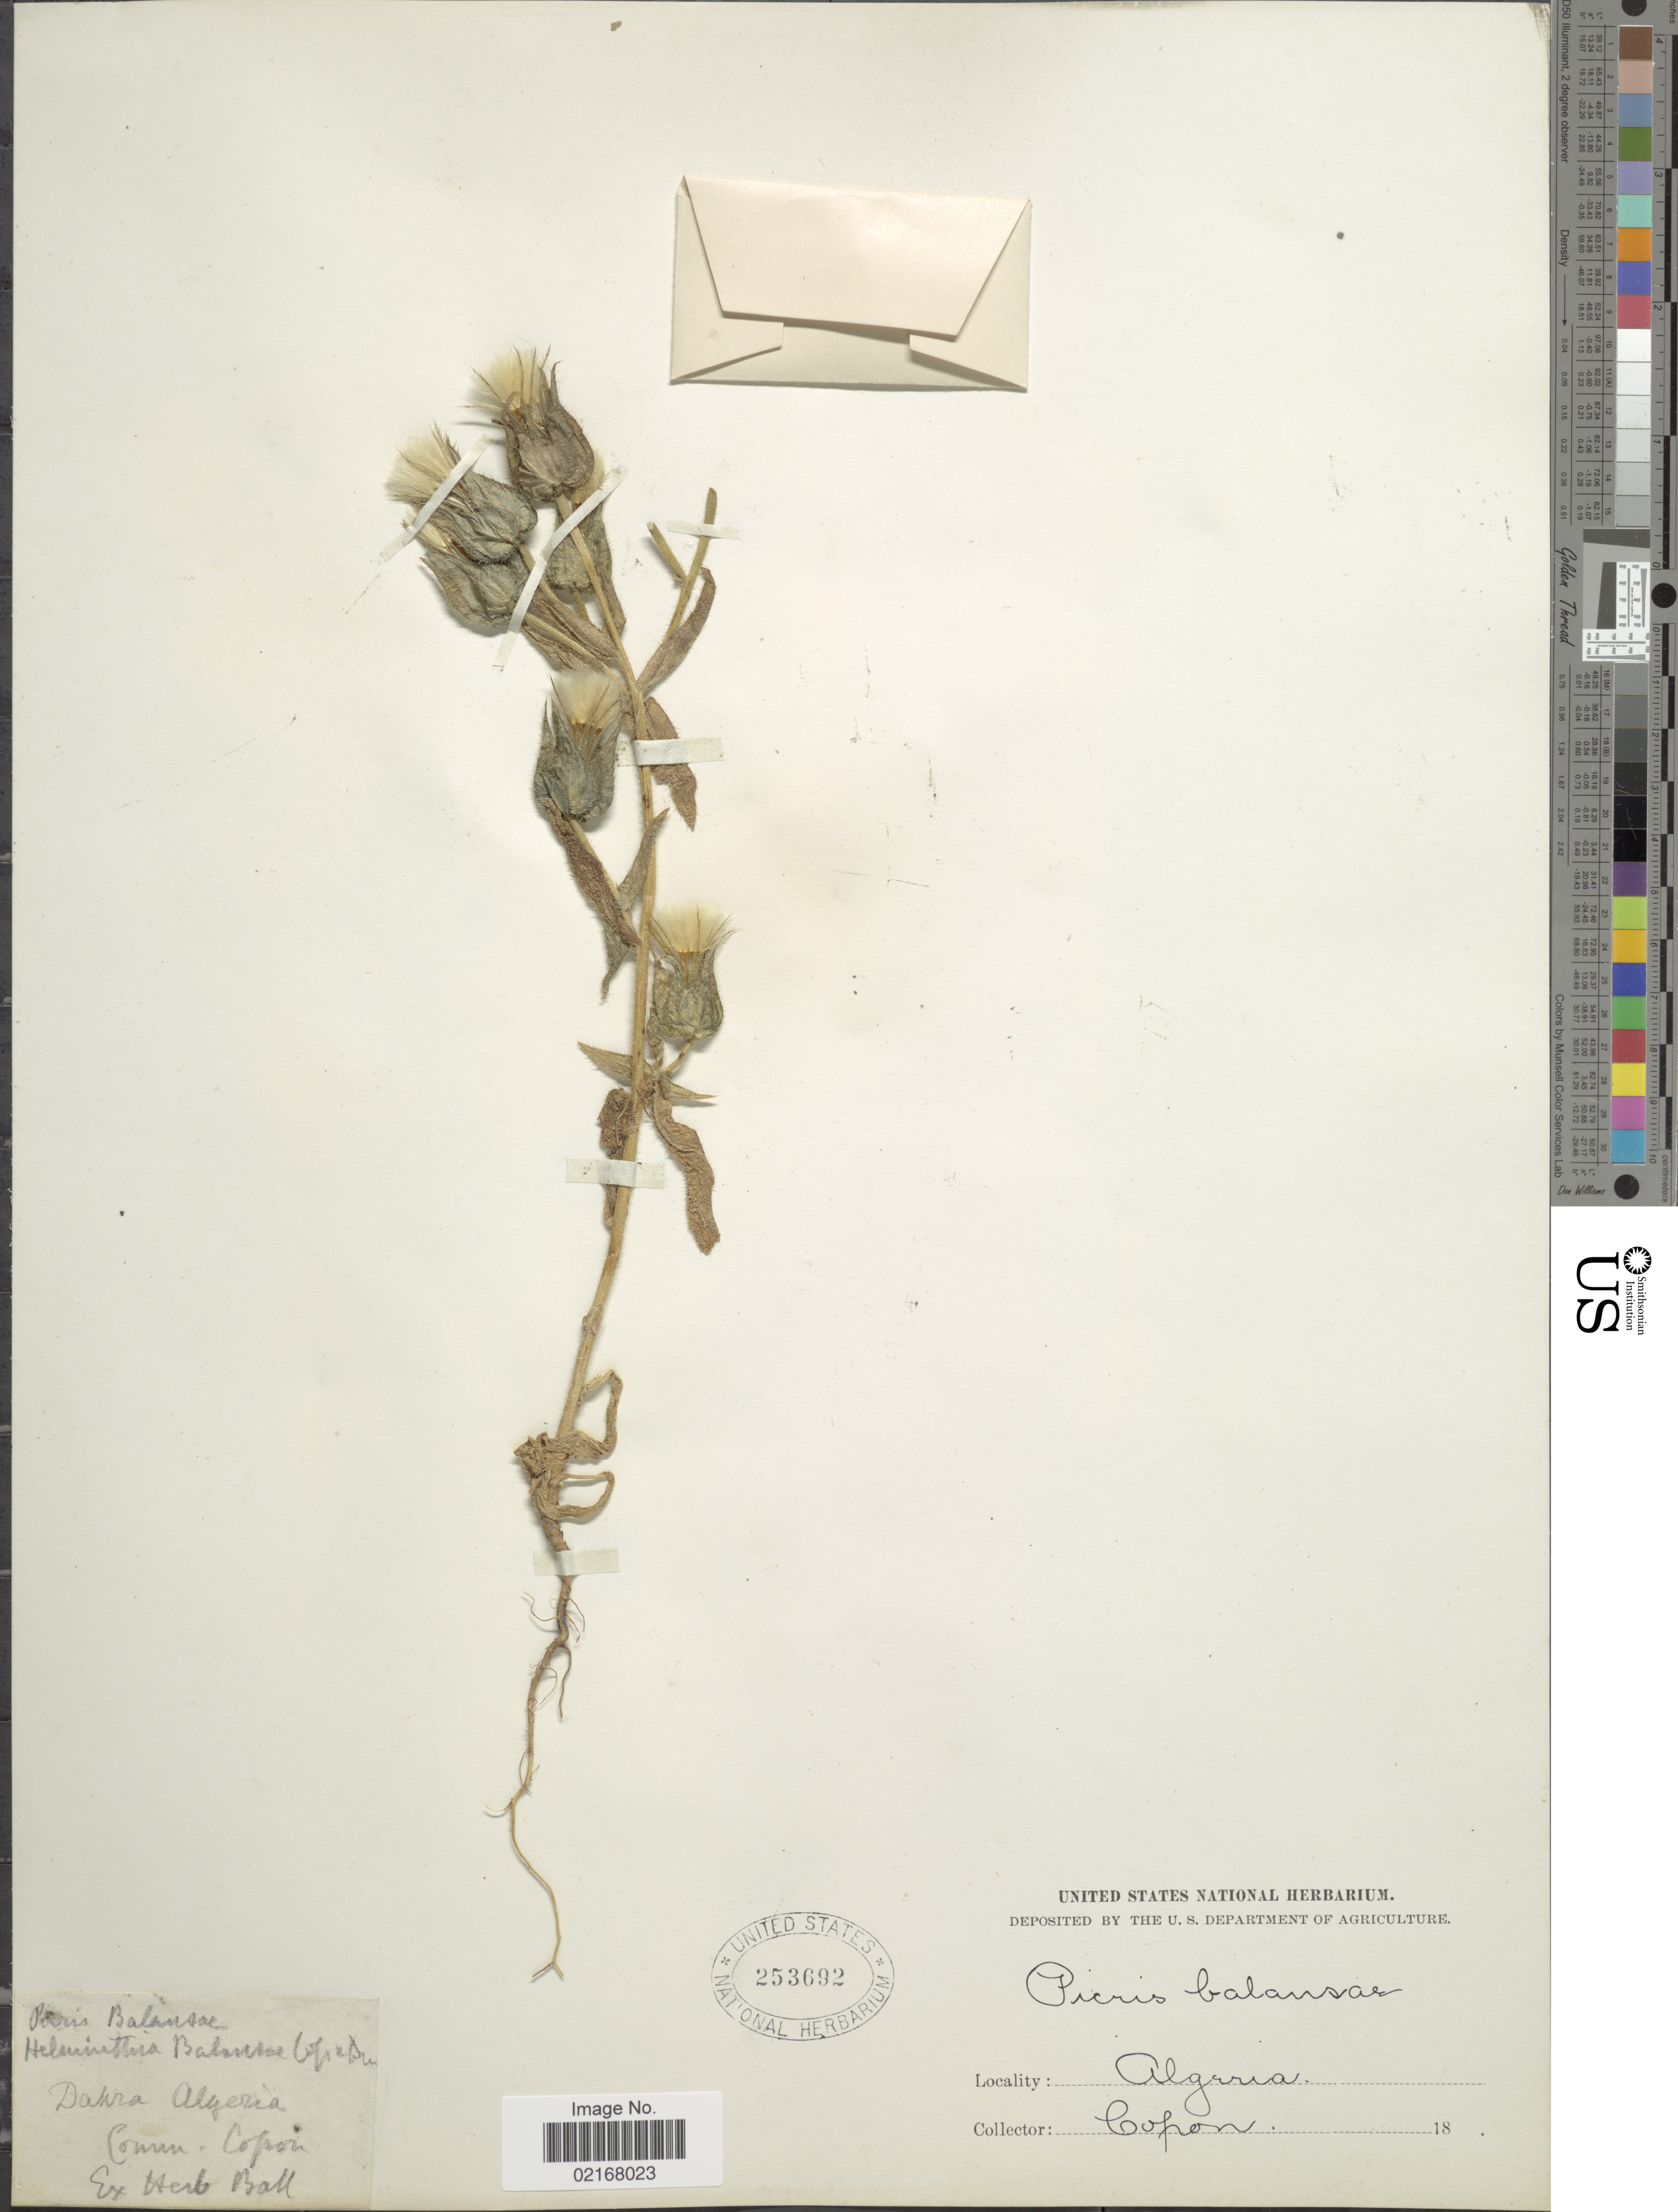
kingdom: Plantae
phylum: Tracheophyta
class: Magnoliopsida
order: Asterales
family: Asteraceae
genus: Helminthotheca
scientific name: Helminthotheca balansae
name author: (Coss. & Durieu) Lack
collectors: Cofson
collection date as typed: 18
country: Algeria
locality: Dakra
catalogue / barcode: US 253692